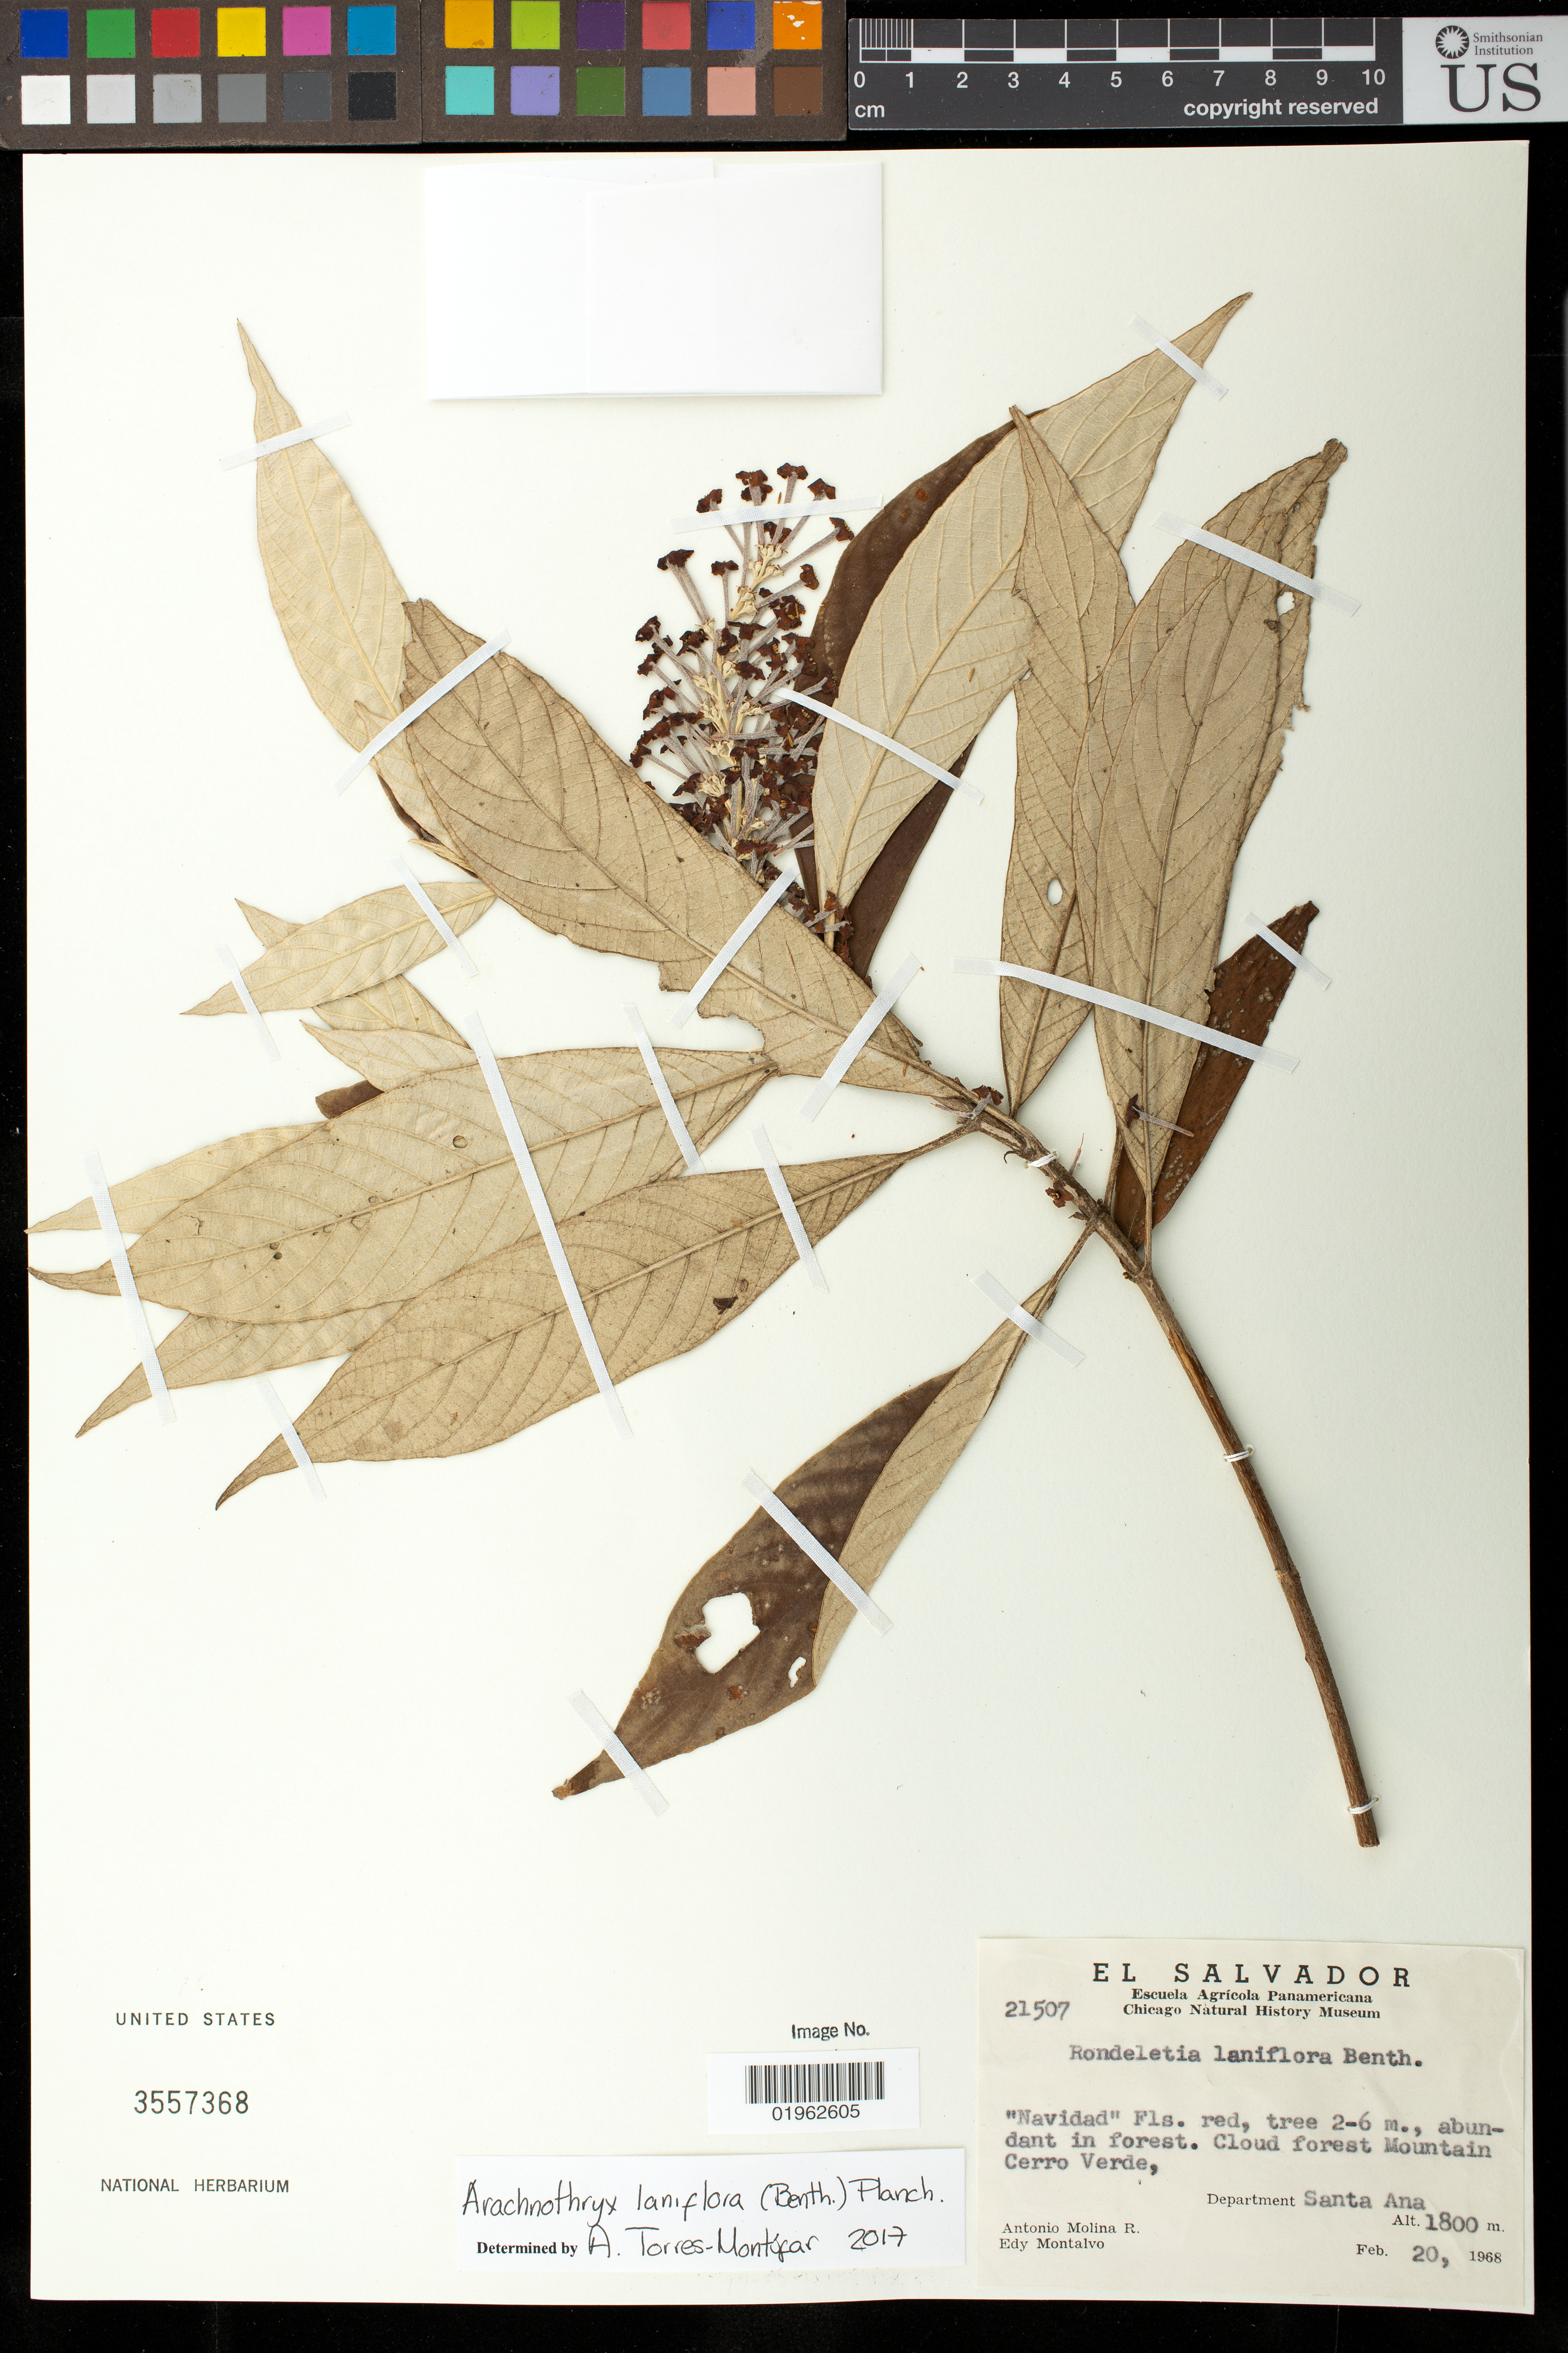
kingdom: Plantae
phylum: Tracheophyta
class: Magnoliopsida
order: Gentianales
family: Rubiaceae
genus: Arachnothryx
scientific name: Arachnothryx laniflora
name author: (Benth.) Planch.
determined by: Torres Montufar, J. A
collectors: A. Molina R. & E. A. Montalvo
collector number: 21507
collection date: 1968-02-20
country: El Salvador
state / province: Santa Ana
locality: Mountain Cerro Verde.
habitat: cloud forest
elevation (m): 1800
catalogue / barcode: US 3557368